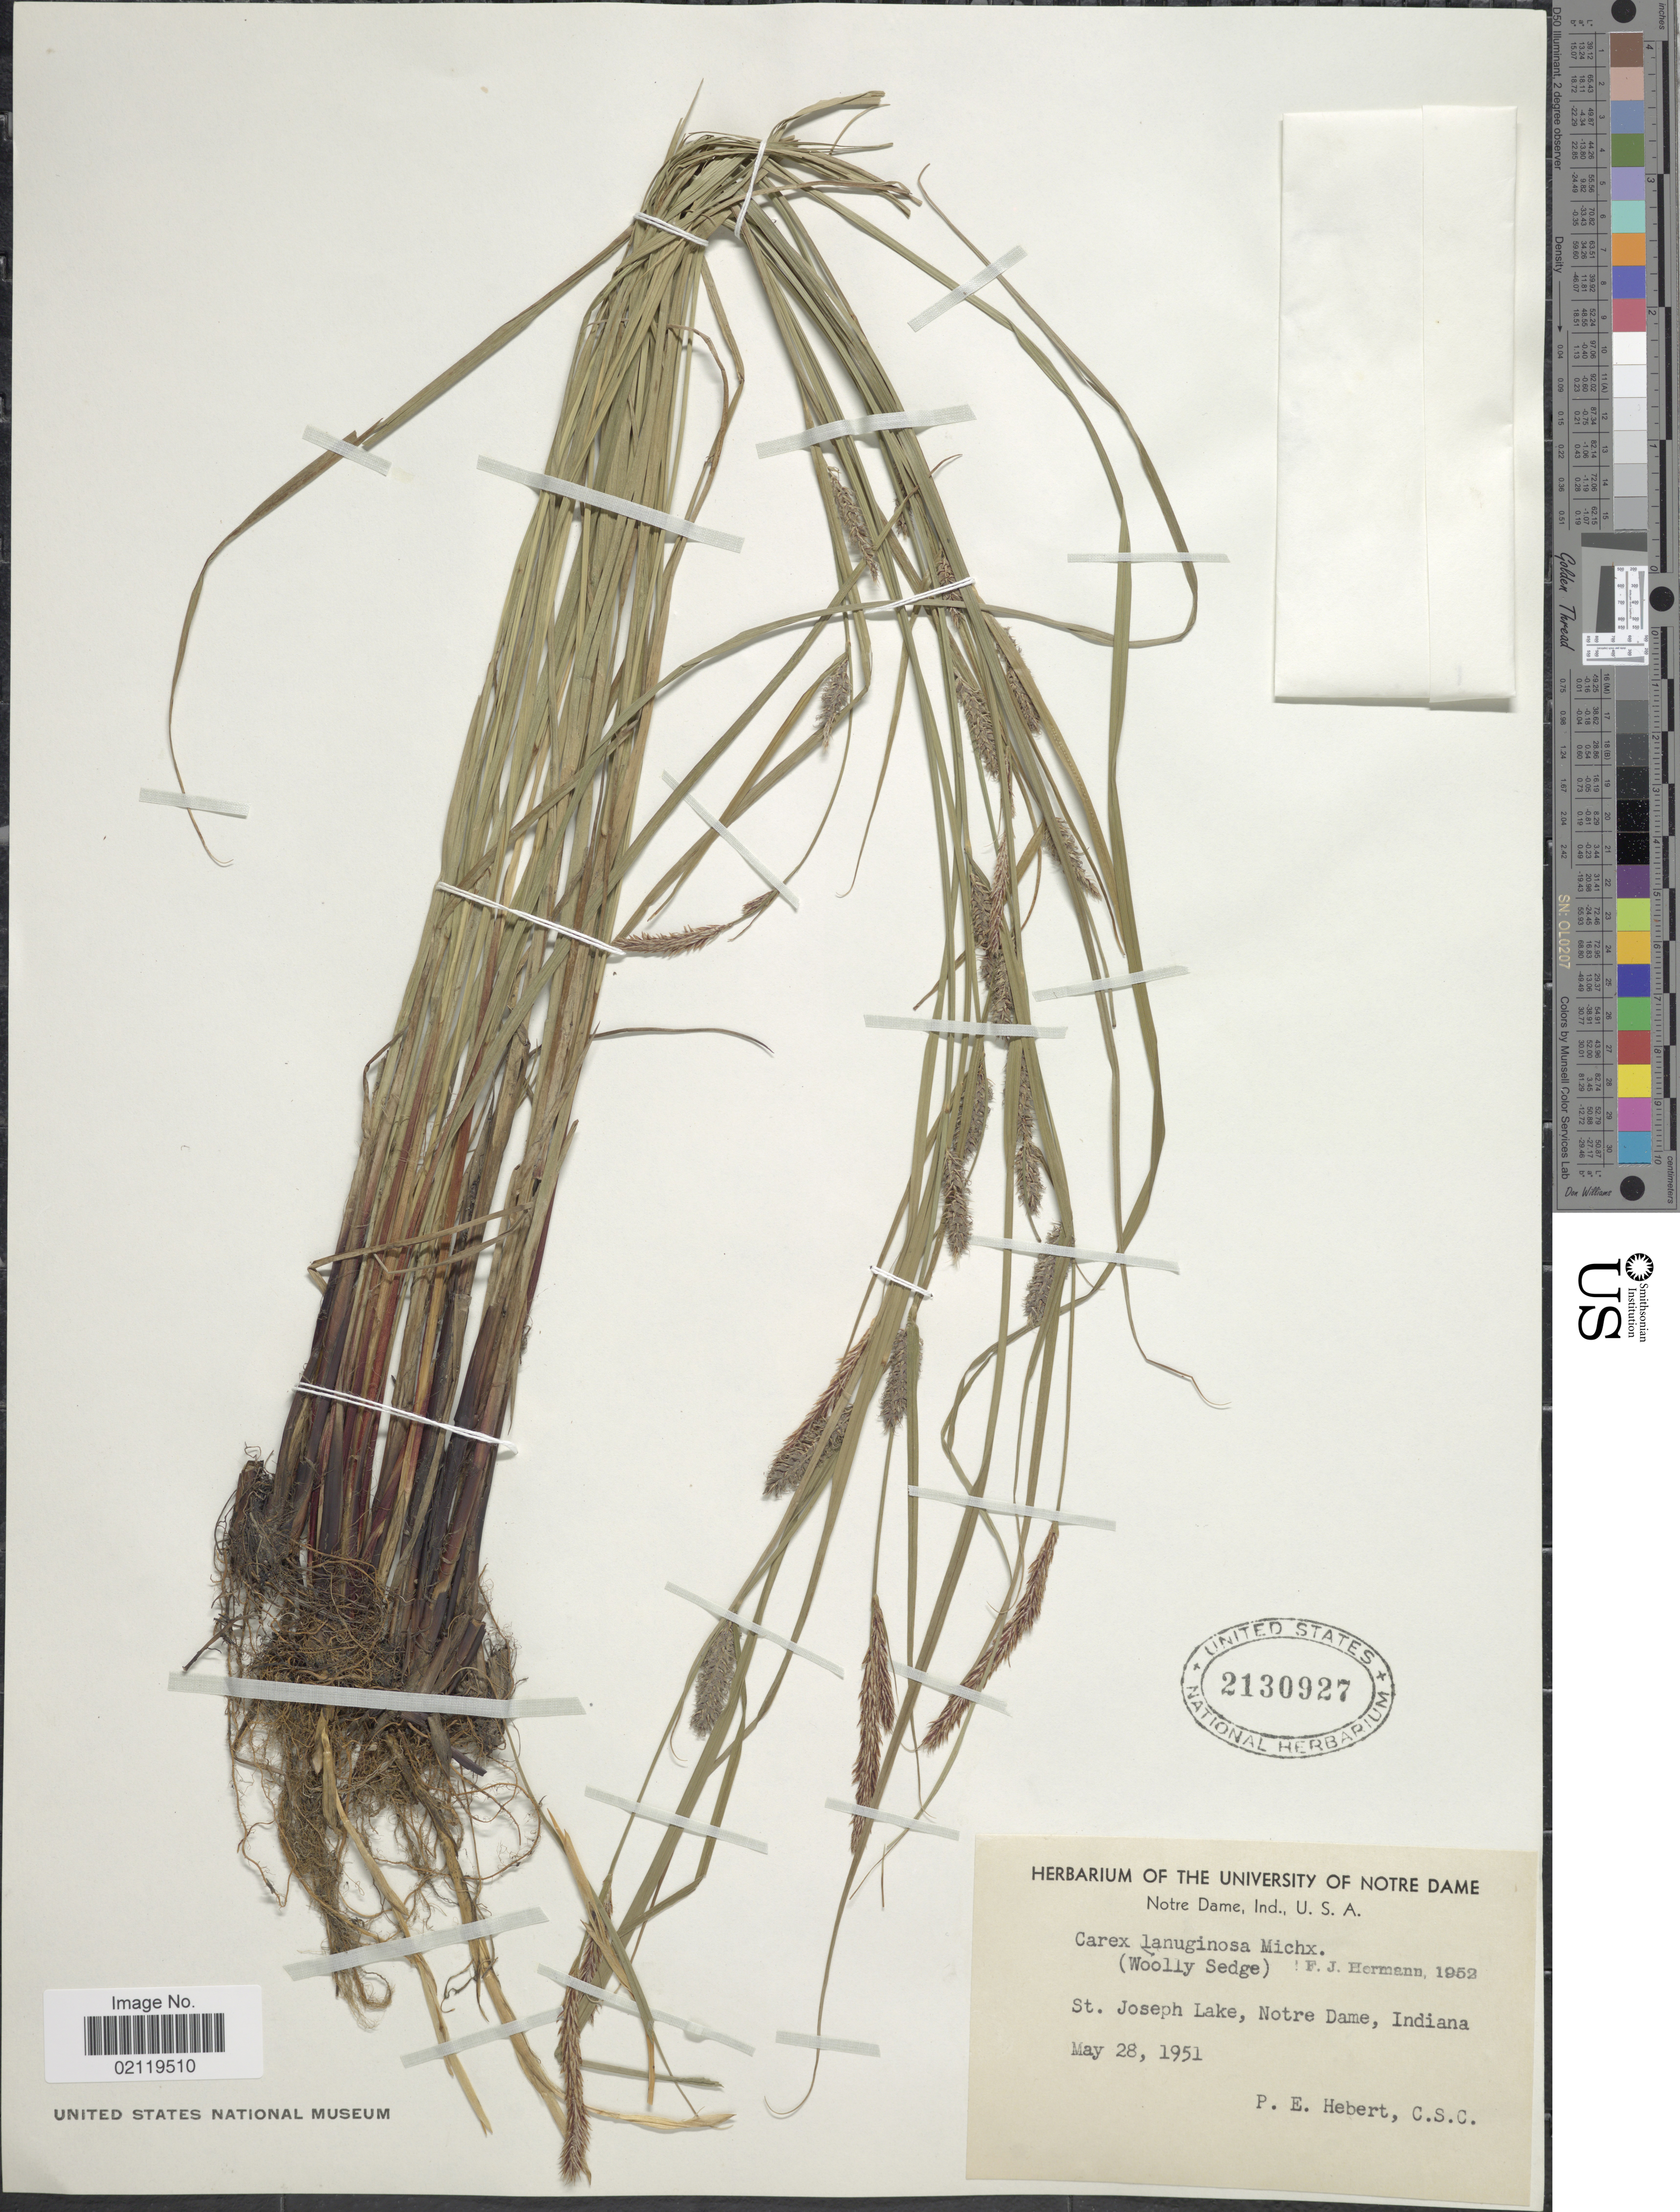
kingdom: Plantae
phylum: Tracheophyta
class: Liliopsida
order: Poales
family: Cyperaceae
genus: Carex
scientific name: Carex pellita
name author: Muhl. ex Willd.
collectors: P. Hebert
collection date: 1951-05-28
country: United States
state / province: Indiana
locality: St. Joseph Lake, Notre Dame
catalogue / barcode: US 2130927